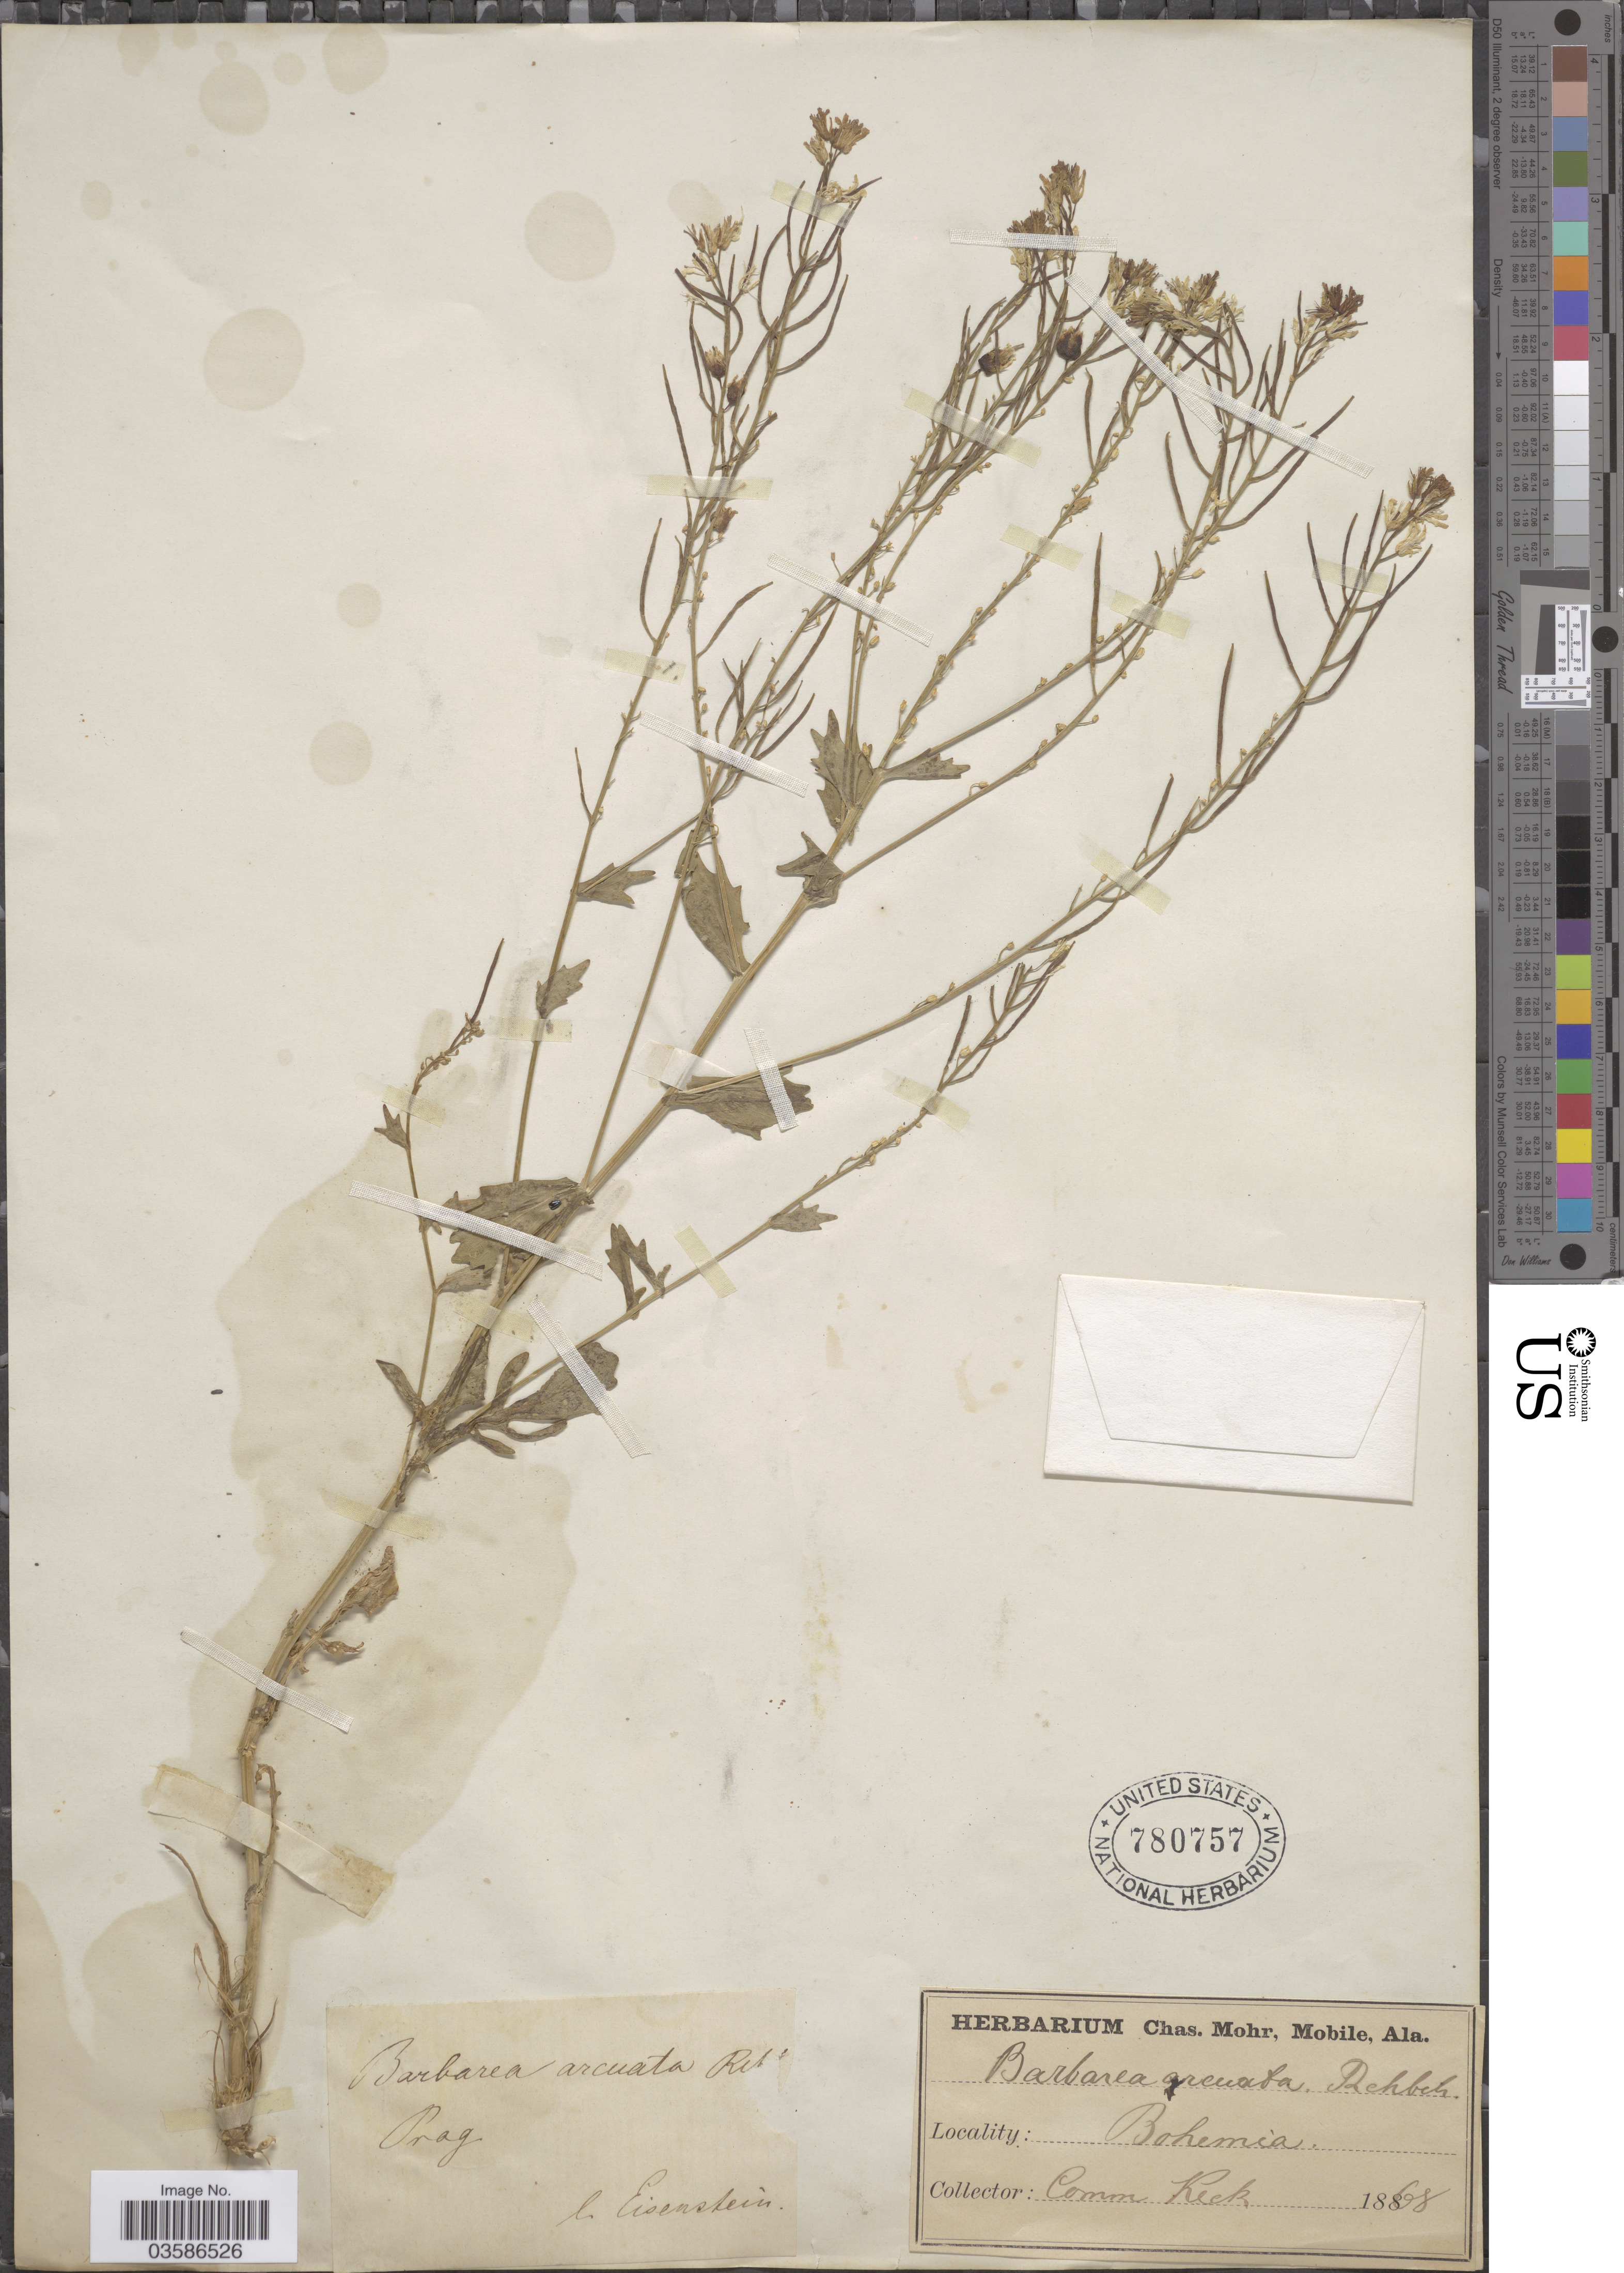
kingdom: Plantae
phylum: Tracheophyta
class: Magnoliopsida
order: Brassicales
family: Brassicaceae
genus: Barbarea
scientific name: Barbarea arcuata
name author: Rchb.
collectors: Eisenstein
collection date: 1868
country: Czechia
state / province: Prague, Capital District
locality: Prag. Bohemia.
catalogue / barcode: US 780757